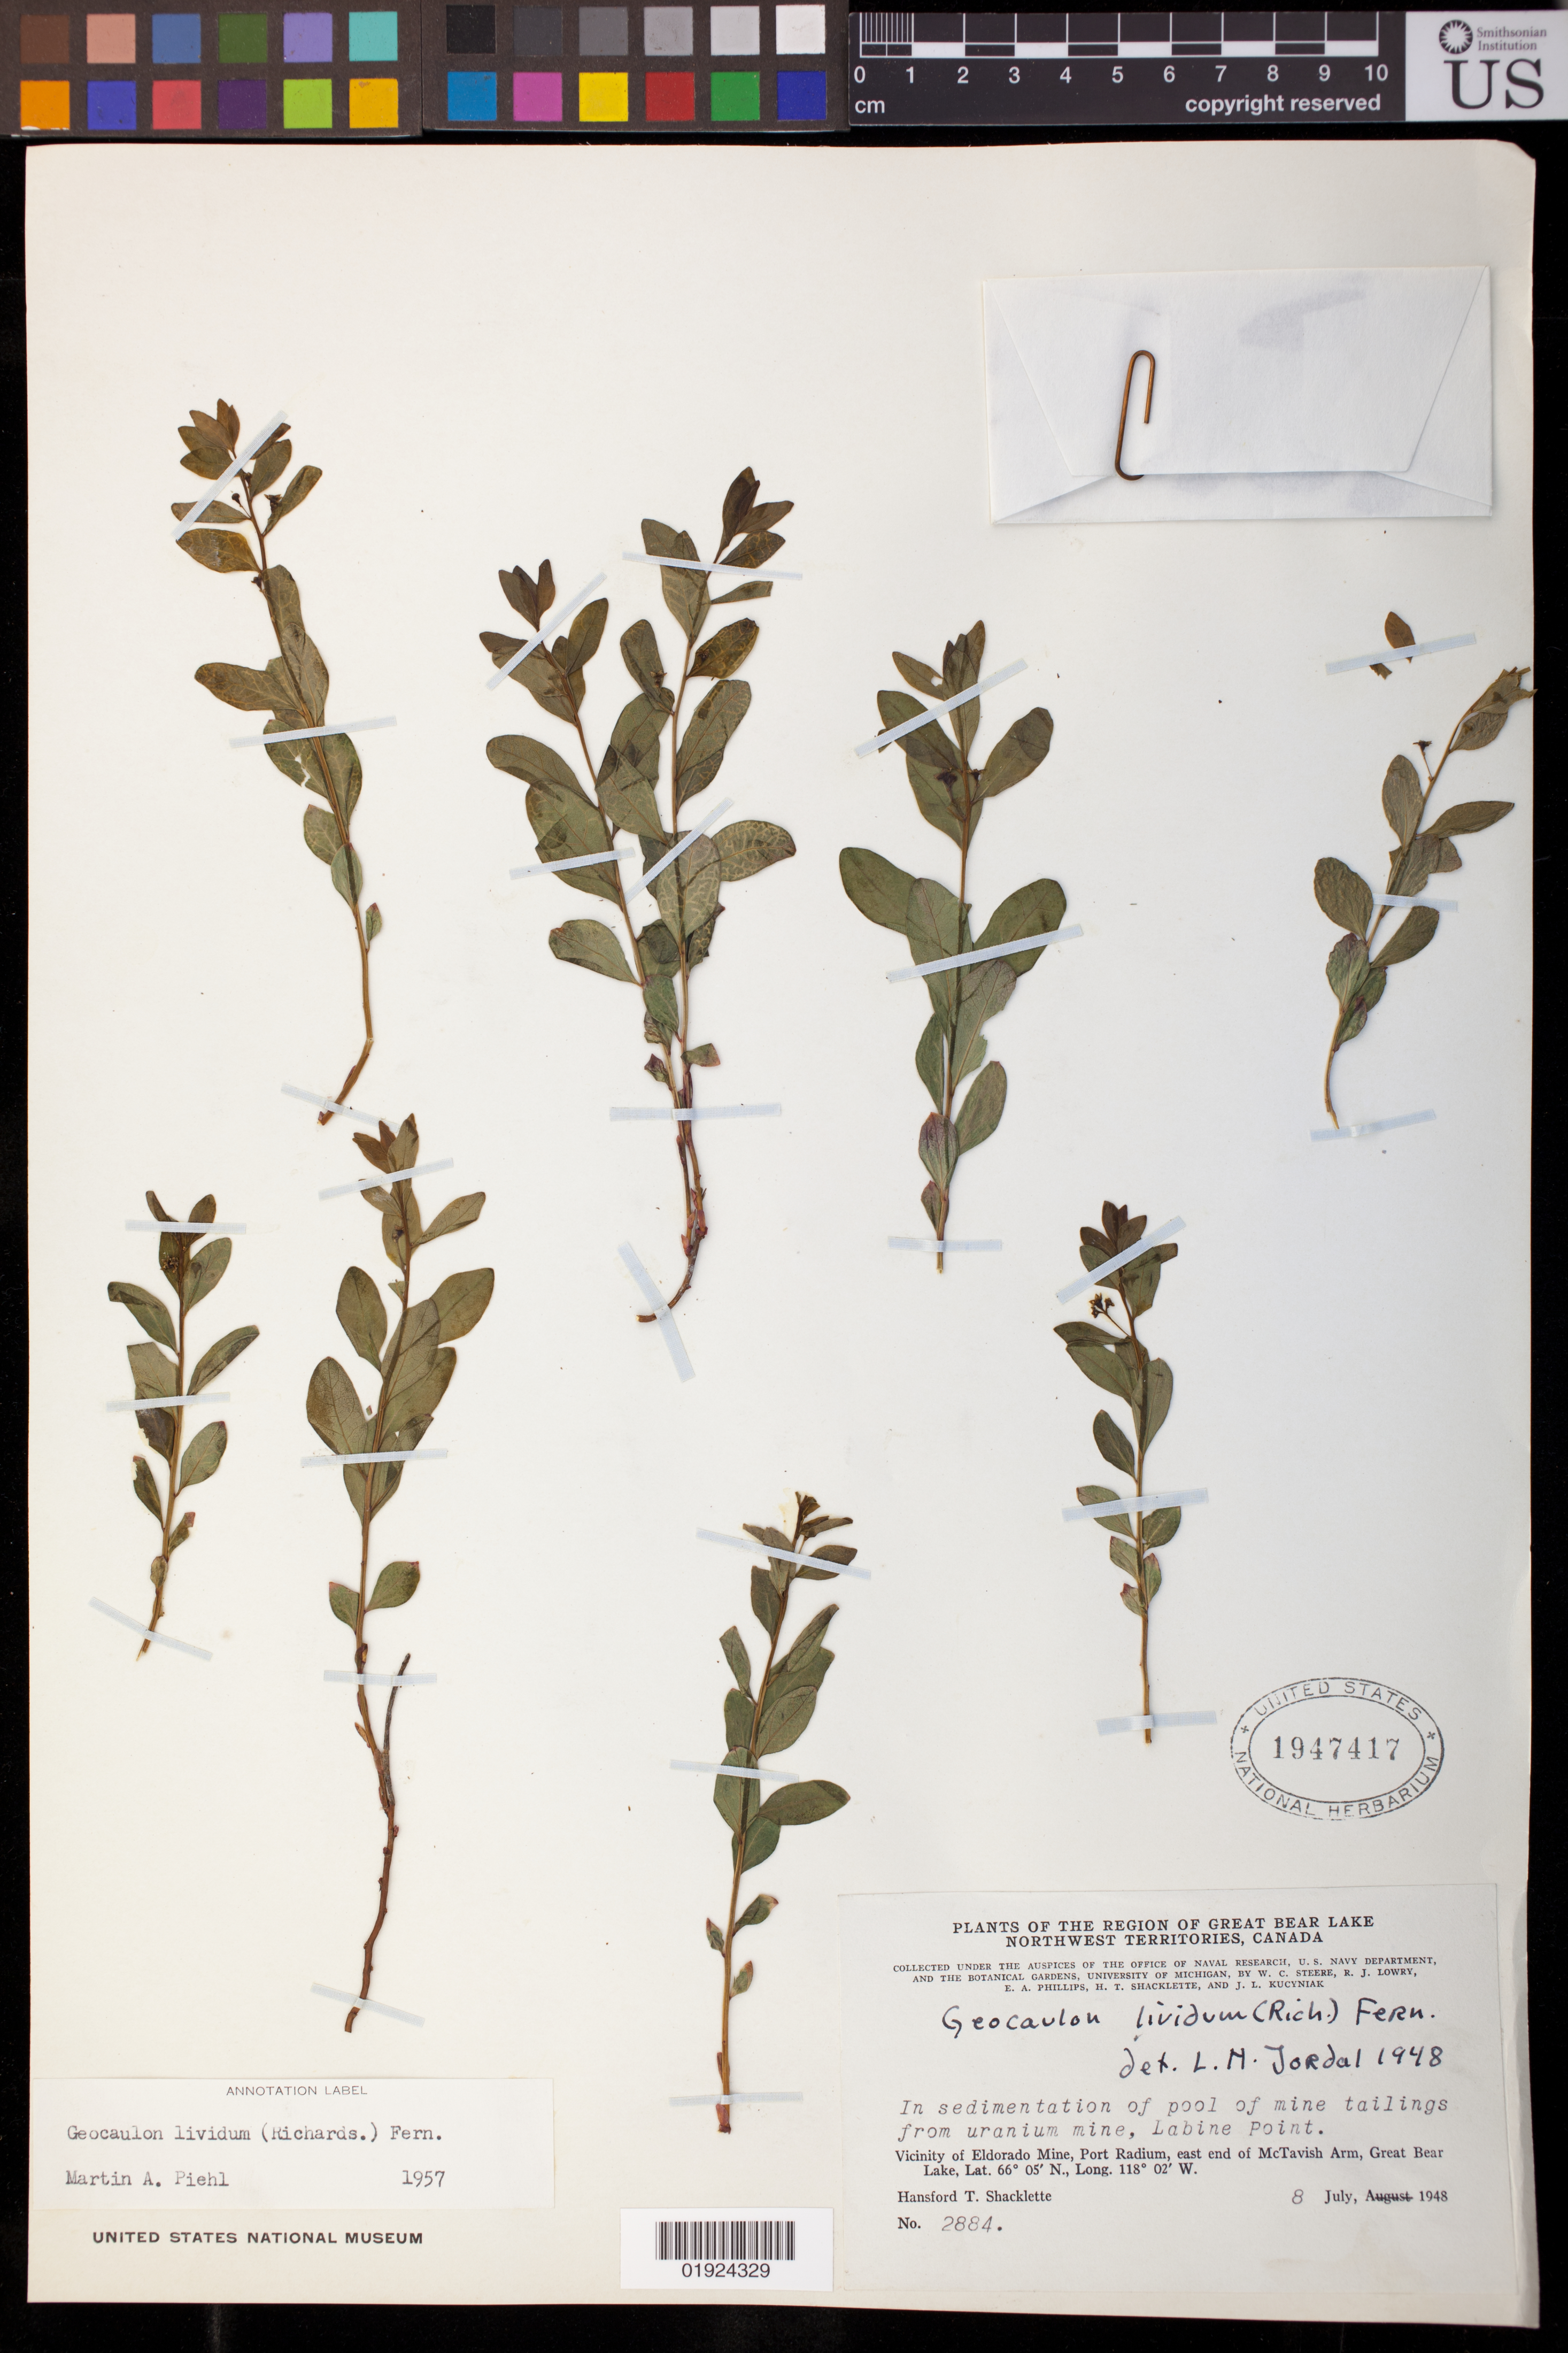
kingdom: Plantae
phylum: Tracheophyta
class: Magnoliopsida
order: Santalales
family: Comandraceae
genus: Geocaulon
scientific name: Geocaulon lividum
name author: (Richardson) Fernald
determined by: Piehl, M. A.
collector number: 2884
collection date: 1948-07-08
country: Canada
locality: Labine Point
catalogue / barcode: US 1947417